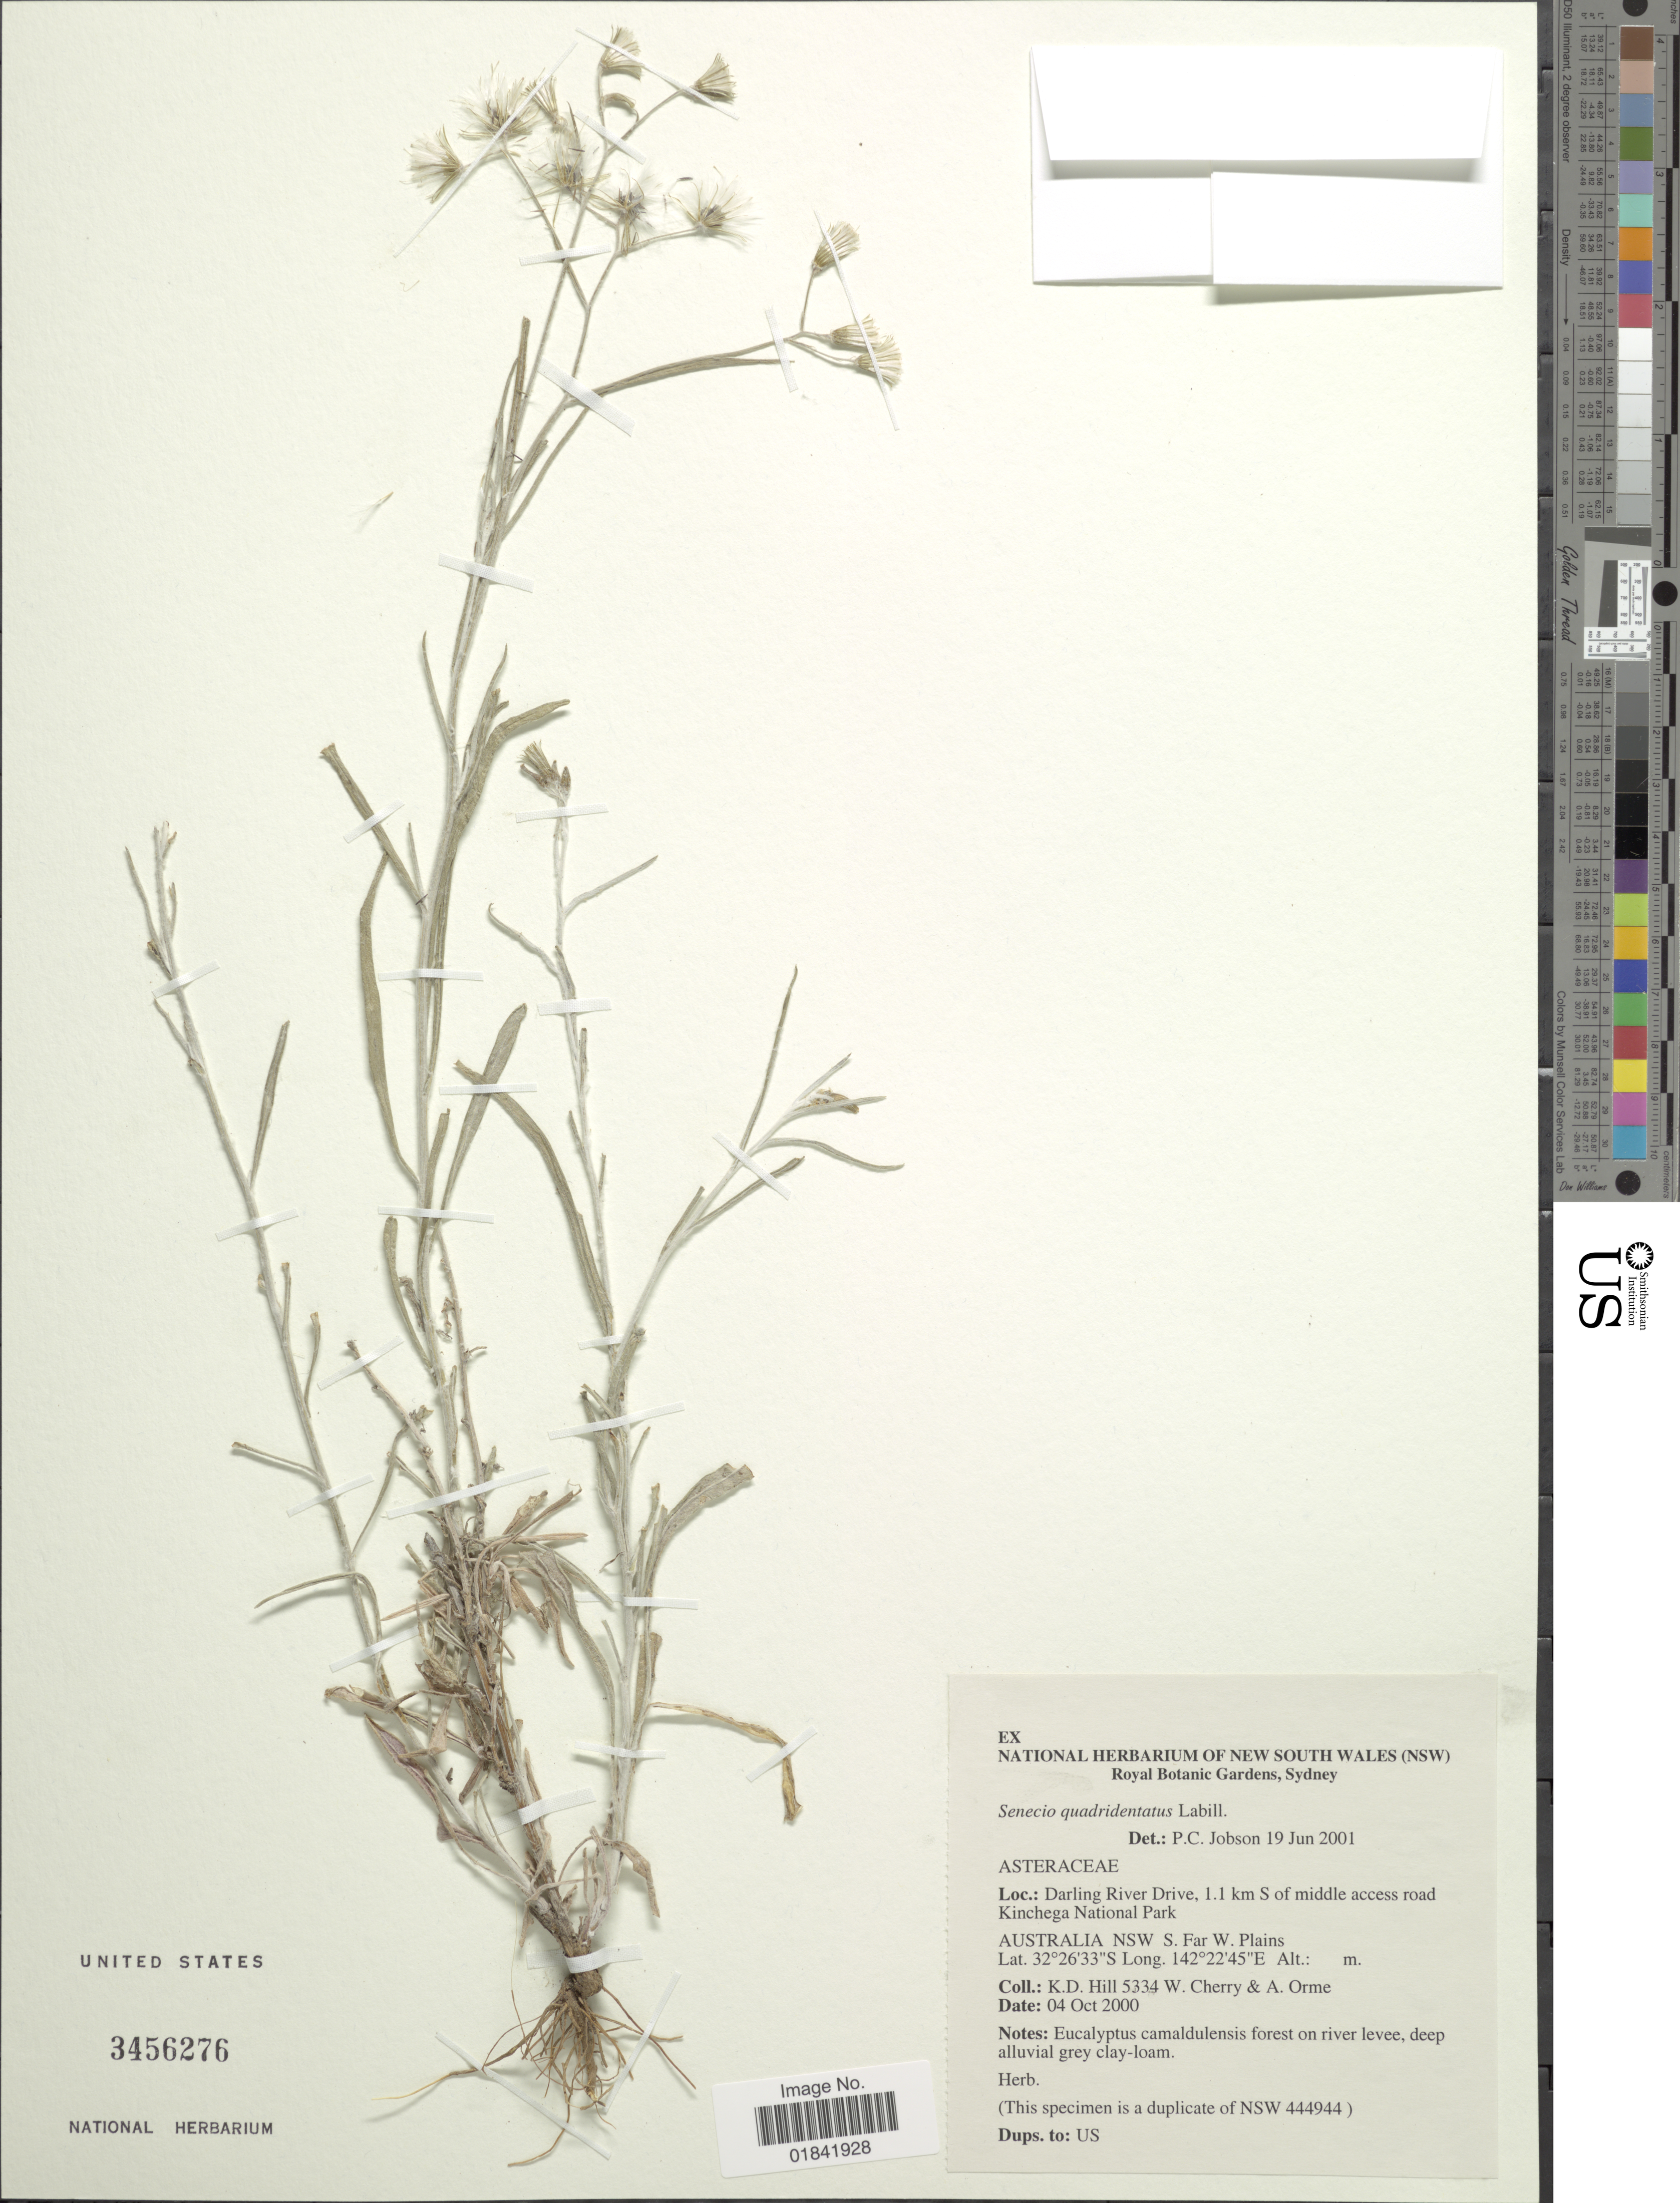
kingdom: Plantae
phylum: Tracheophyta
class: Magnoliopsida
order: Asterales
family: Asteraceae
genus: Senecio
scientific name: Senecio quadridentatus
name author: Labill.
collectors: K. D. Hill, W. A. Cherry & A. Orme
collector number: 5334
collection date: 2000-10-04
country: Australia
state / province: New South Wales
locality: Darling River Drive, 1.1 km S of middle acces road Kinchega National Park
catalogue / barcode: US 3456276